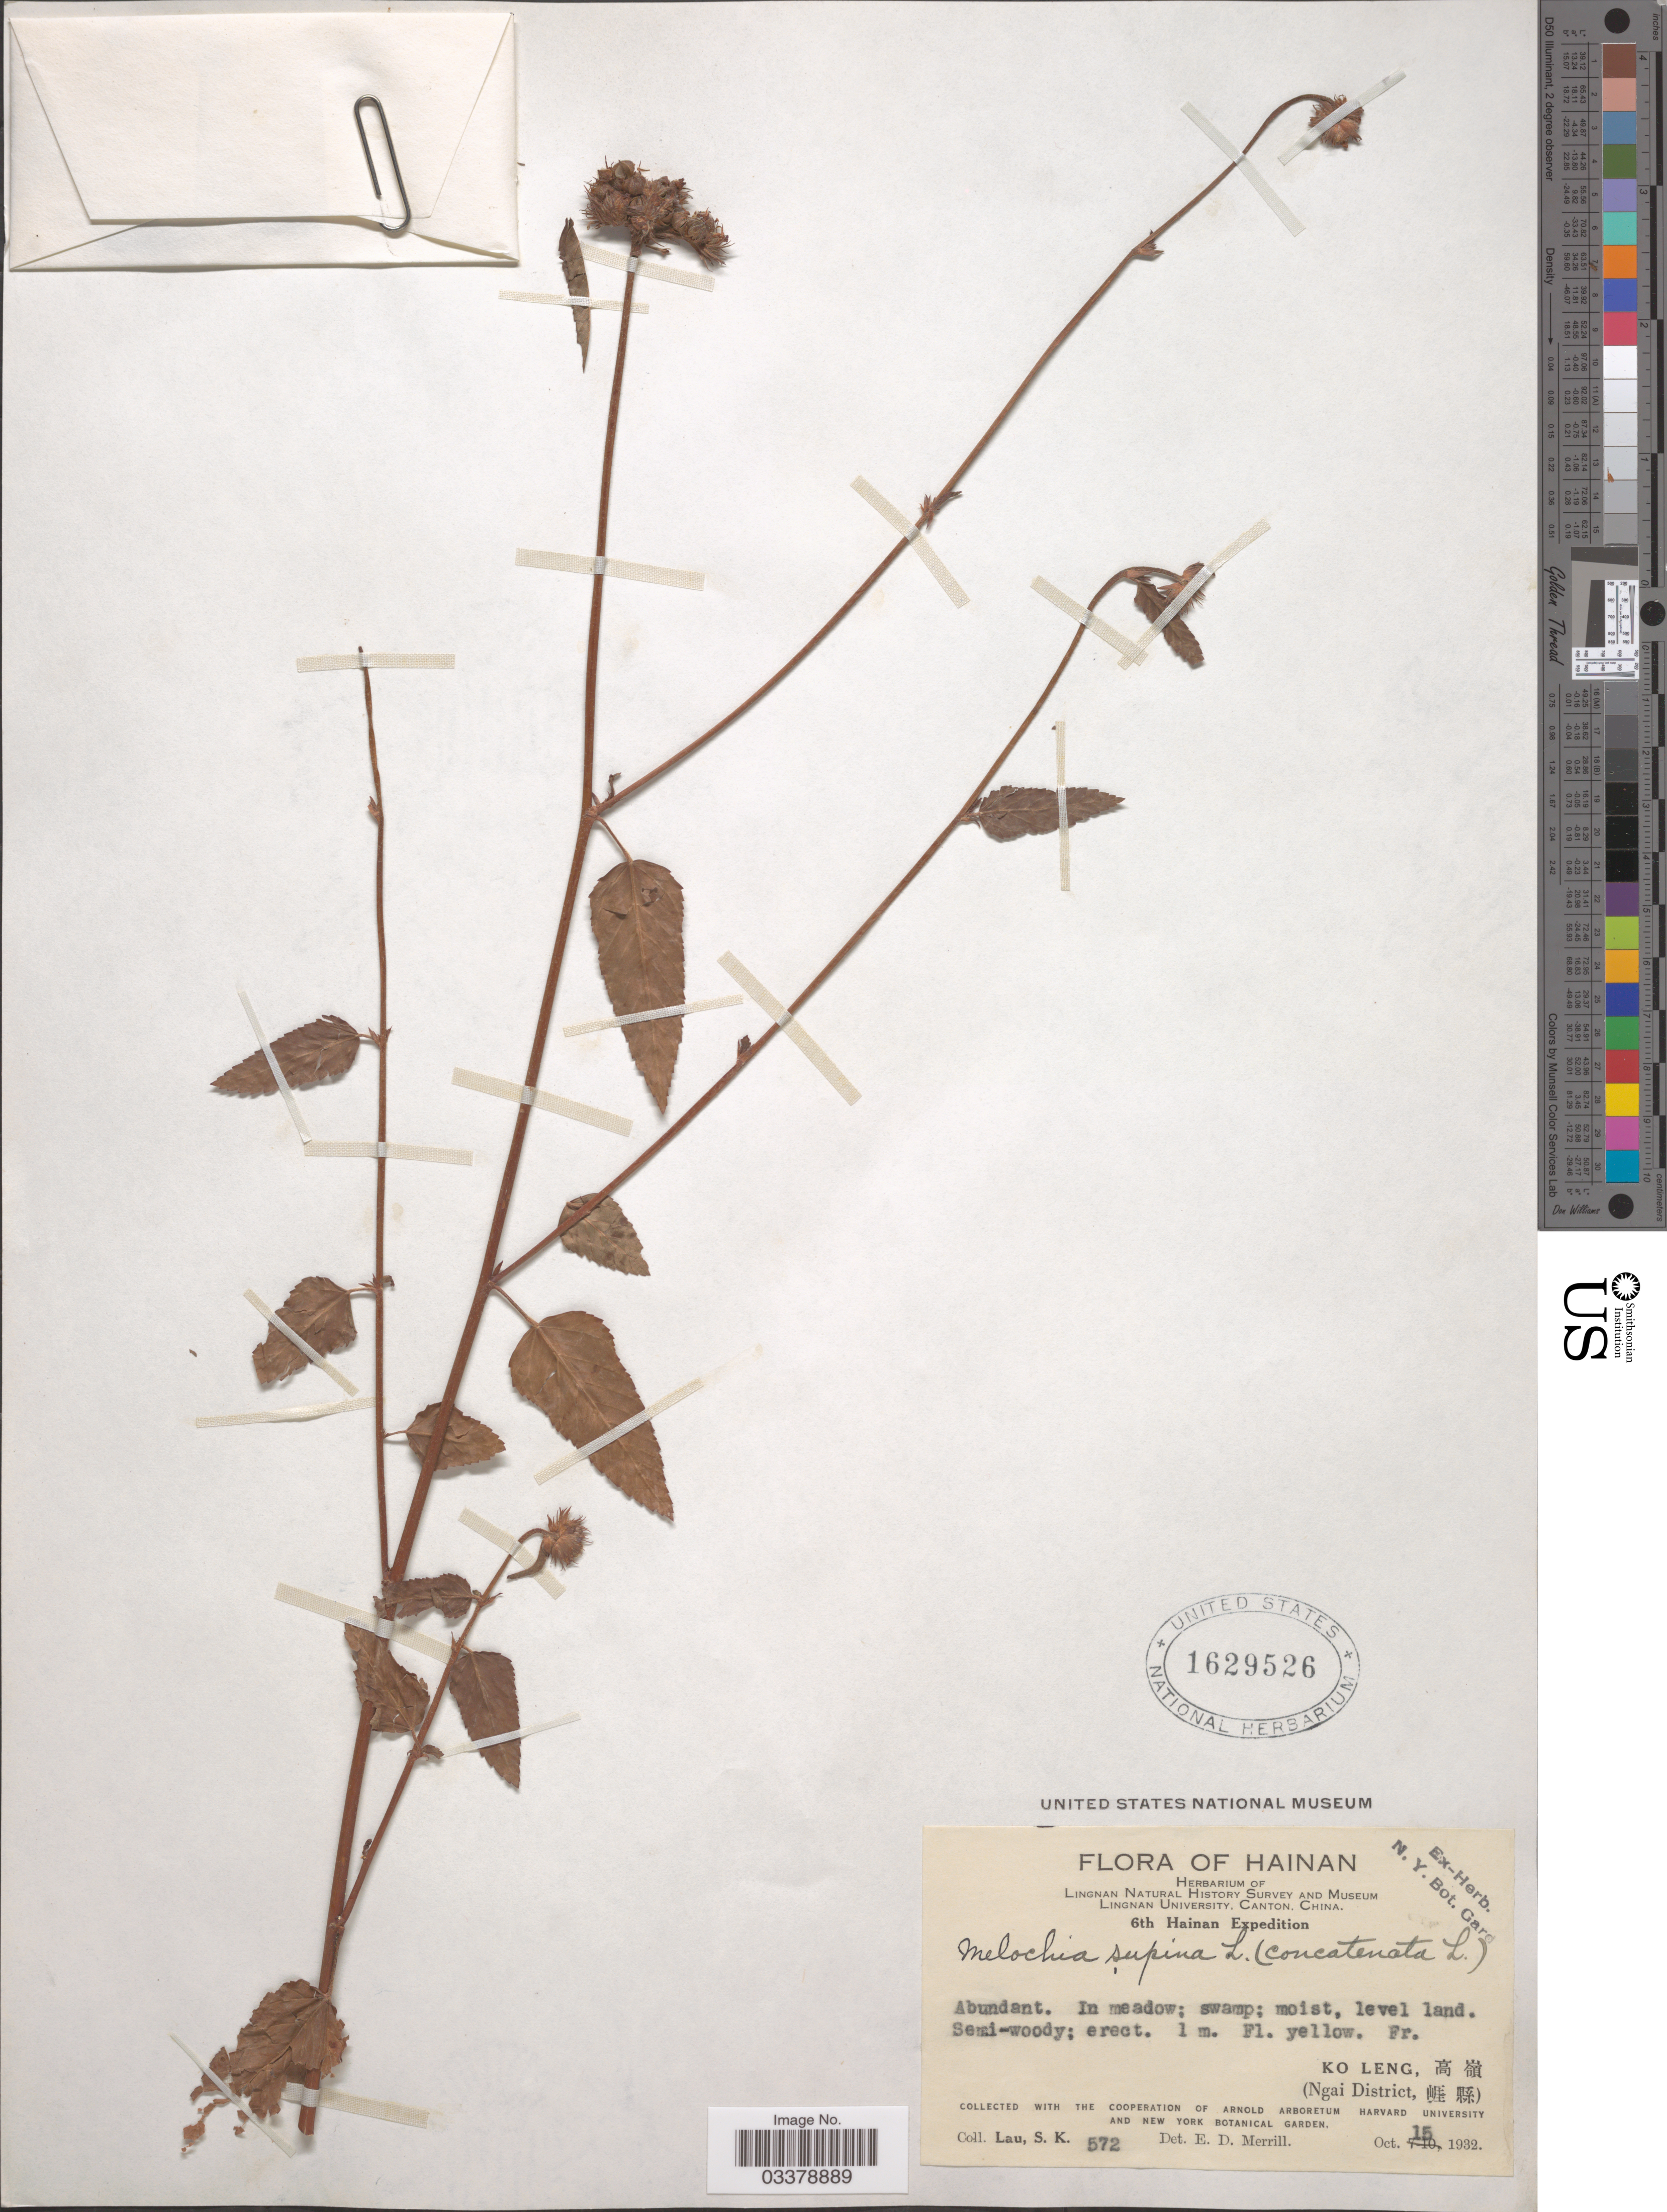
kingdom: Plantae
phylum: Tracheophyta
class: Magnoliopsida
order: Malvales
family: Malvaceae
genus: Melochia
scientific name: Melochia corchorifolia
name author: L.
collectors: S. K. Lau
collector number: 572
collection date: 1932-10-15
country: China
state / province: Hainan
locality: Ko Leng(Ngai District).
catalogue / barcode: US 1629526